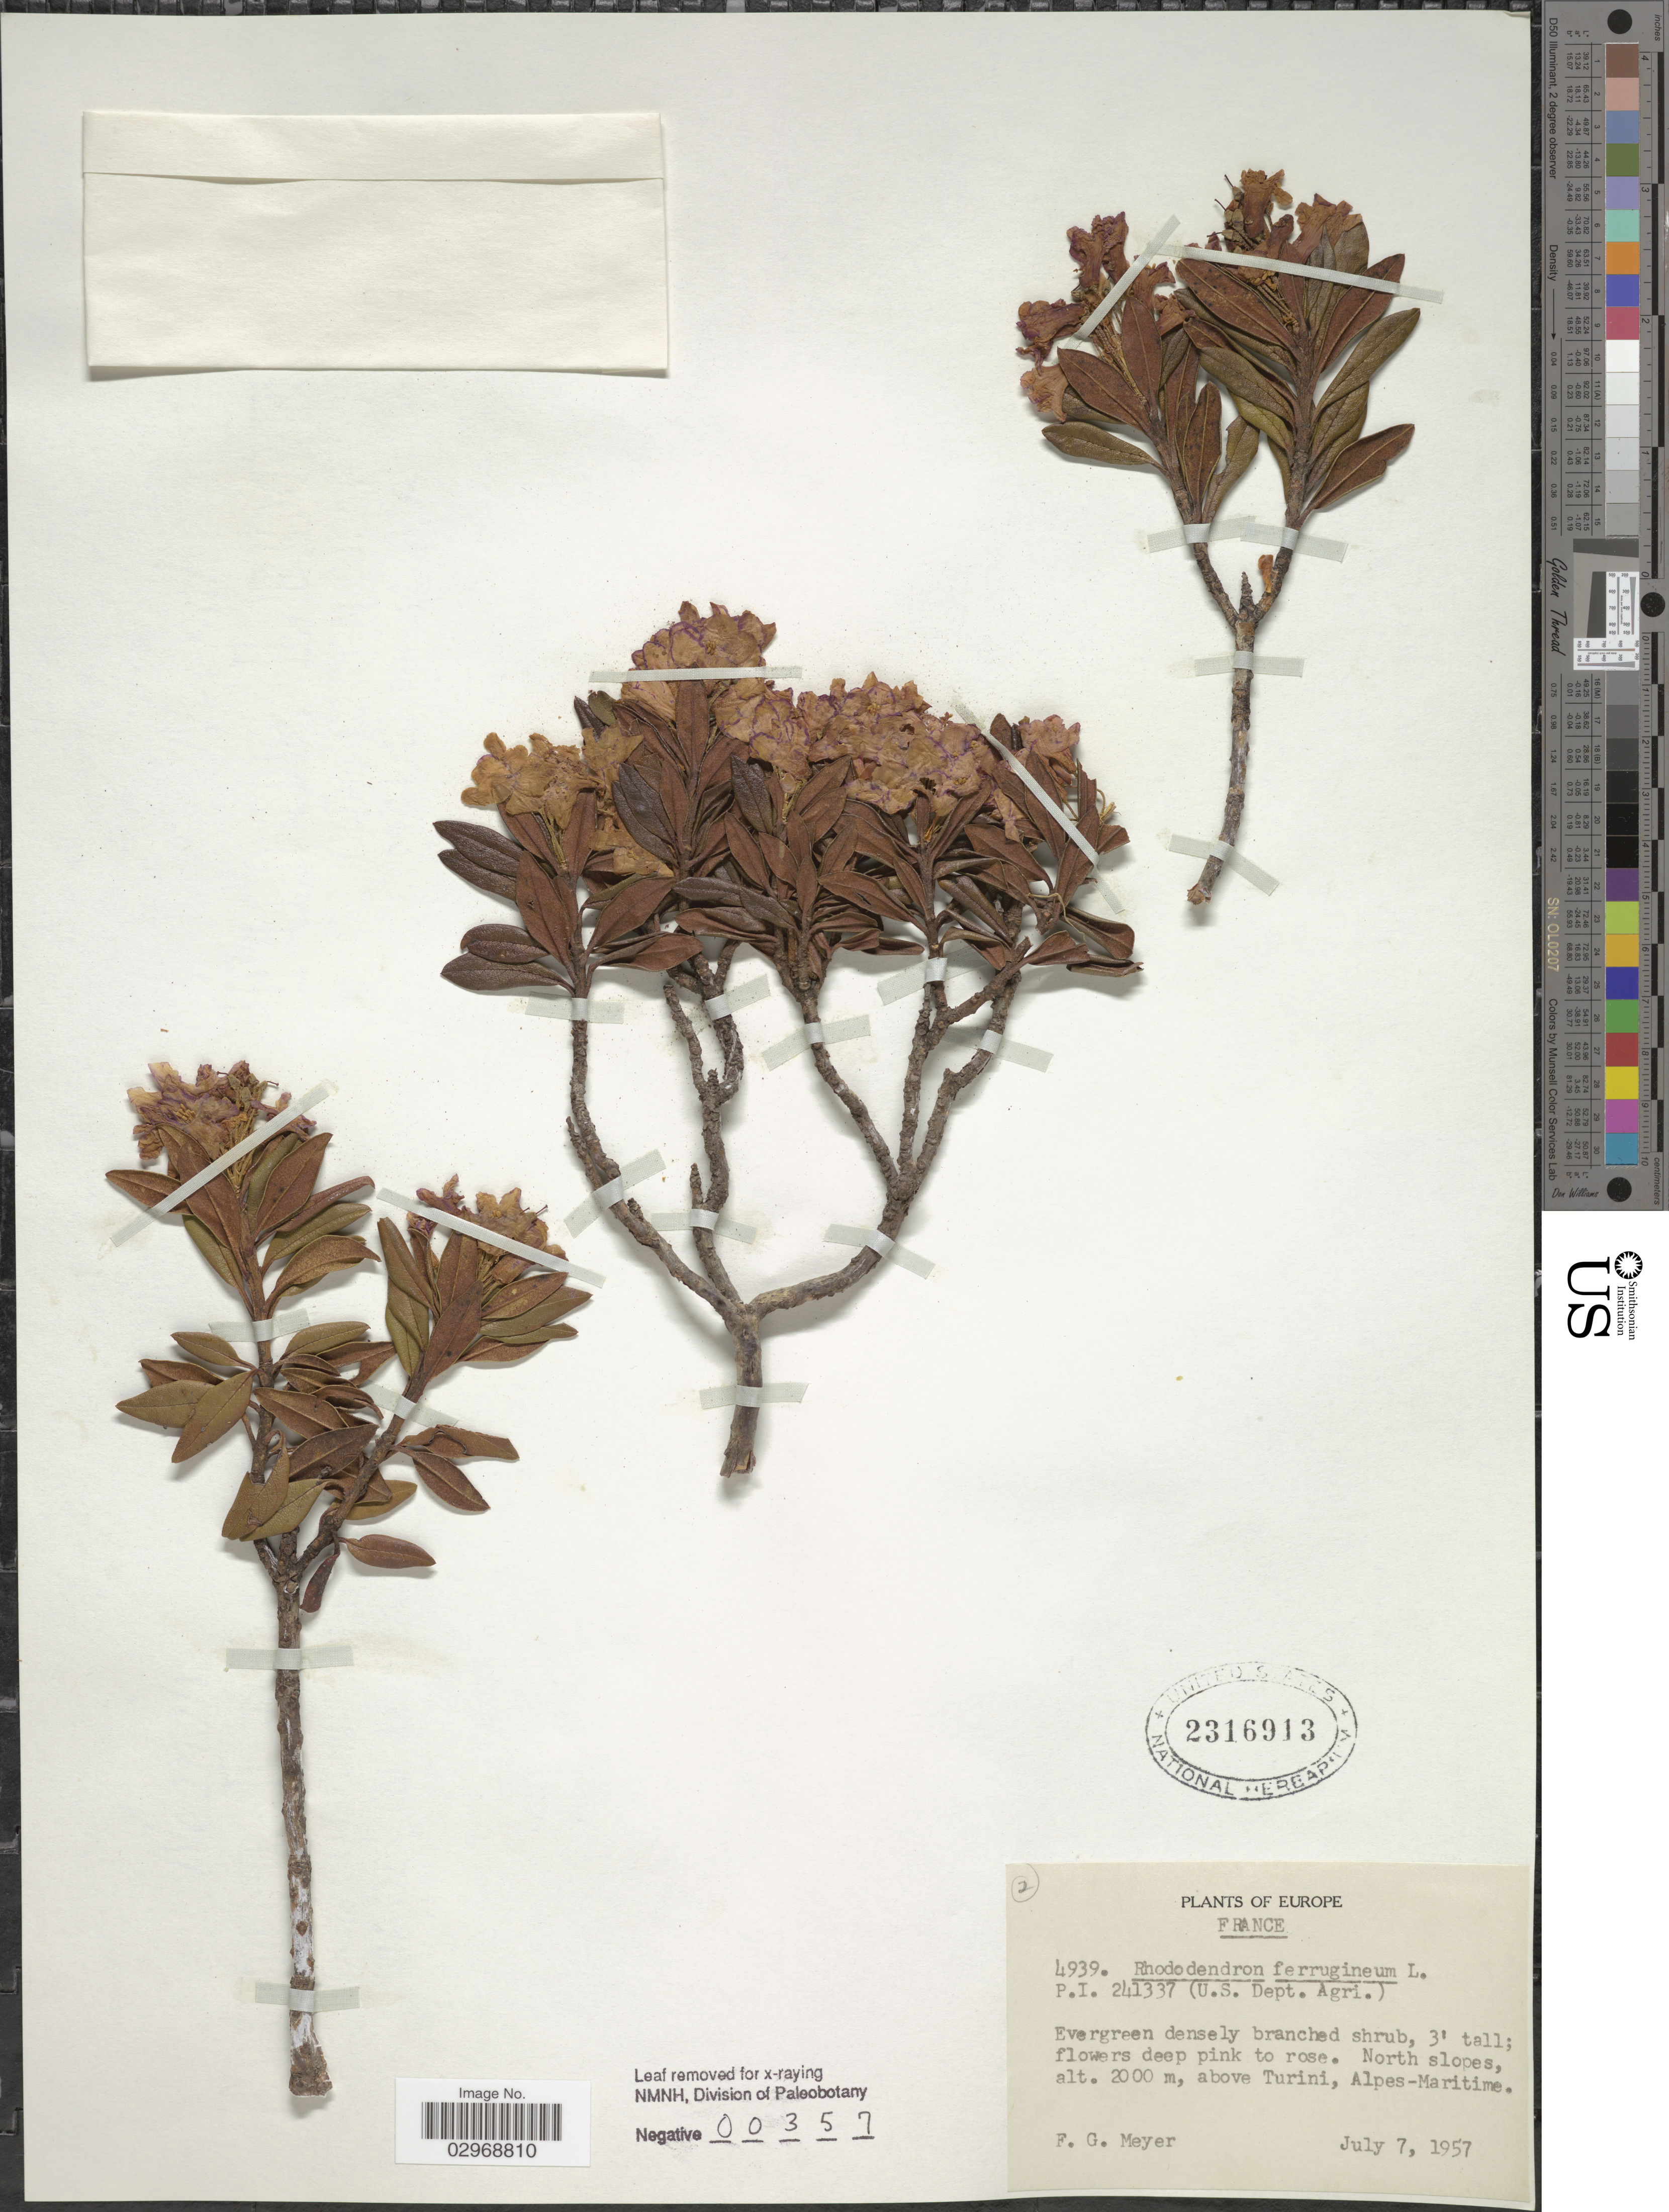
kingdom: Plantae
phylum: Tracheophyta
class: Magnoliopsida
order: Ericales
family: Ericaceae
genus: Rhododendron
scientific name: Rhododendron ferrugineum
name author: L.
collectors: F. G. Meyer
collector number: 4939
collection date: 1957-07-07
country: France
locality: North slopes, above Turini, Alpes-Maritime.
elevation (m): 2000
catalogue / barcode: US 2316913